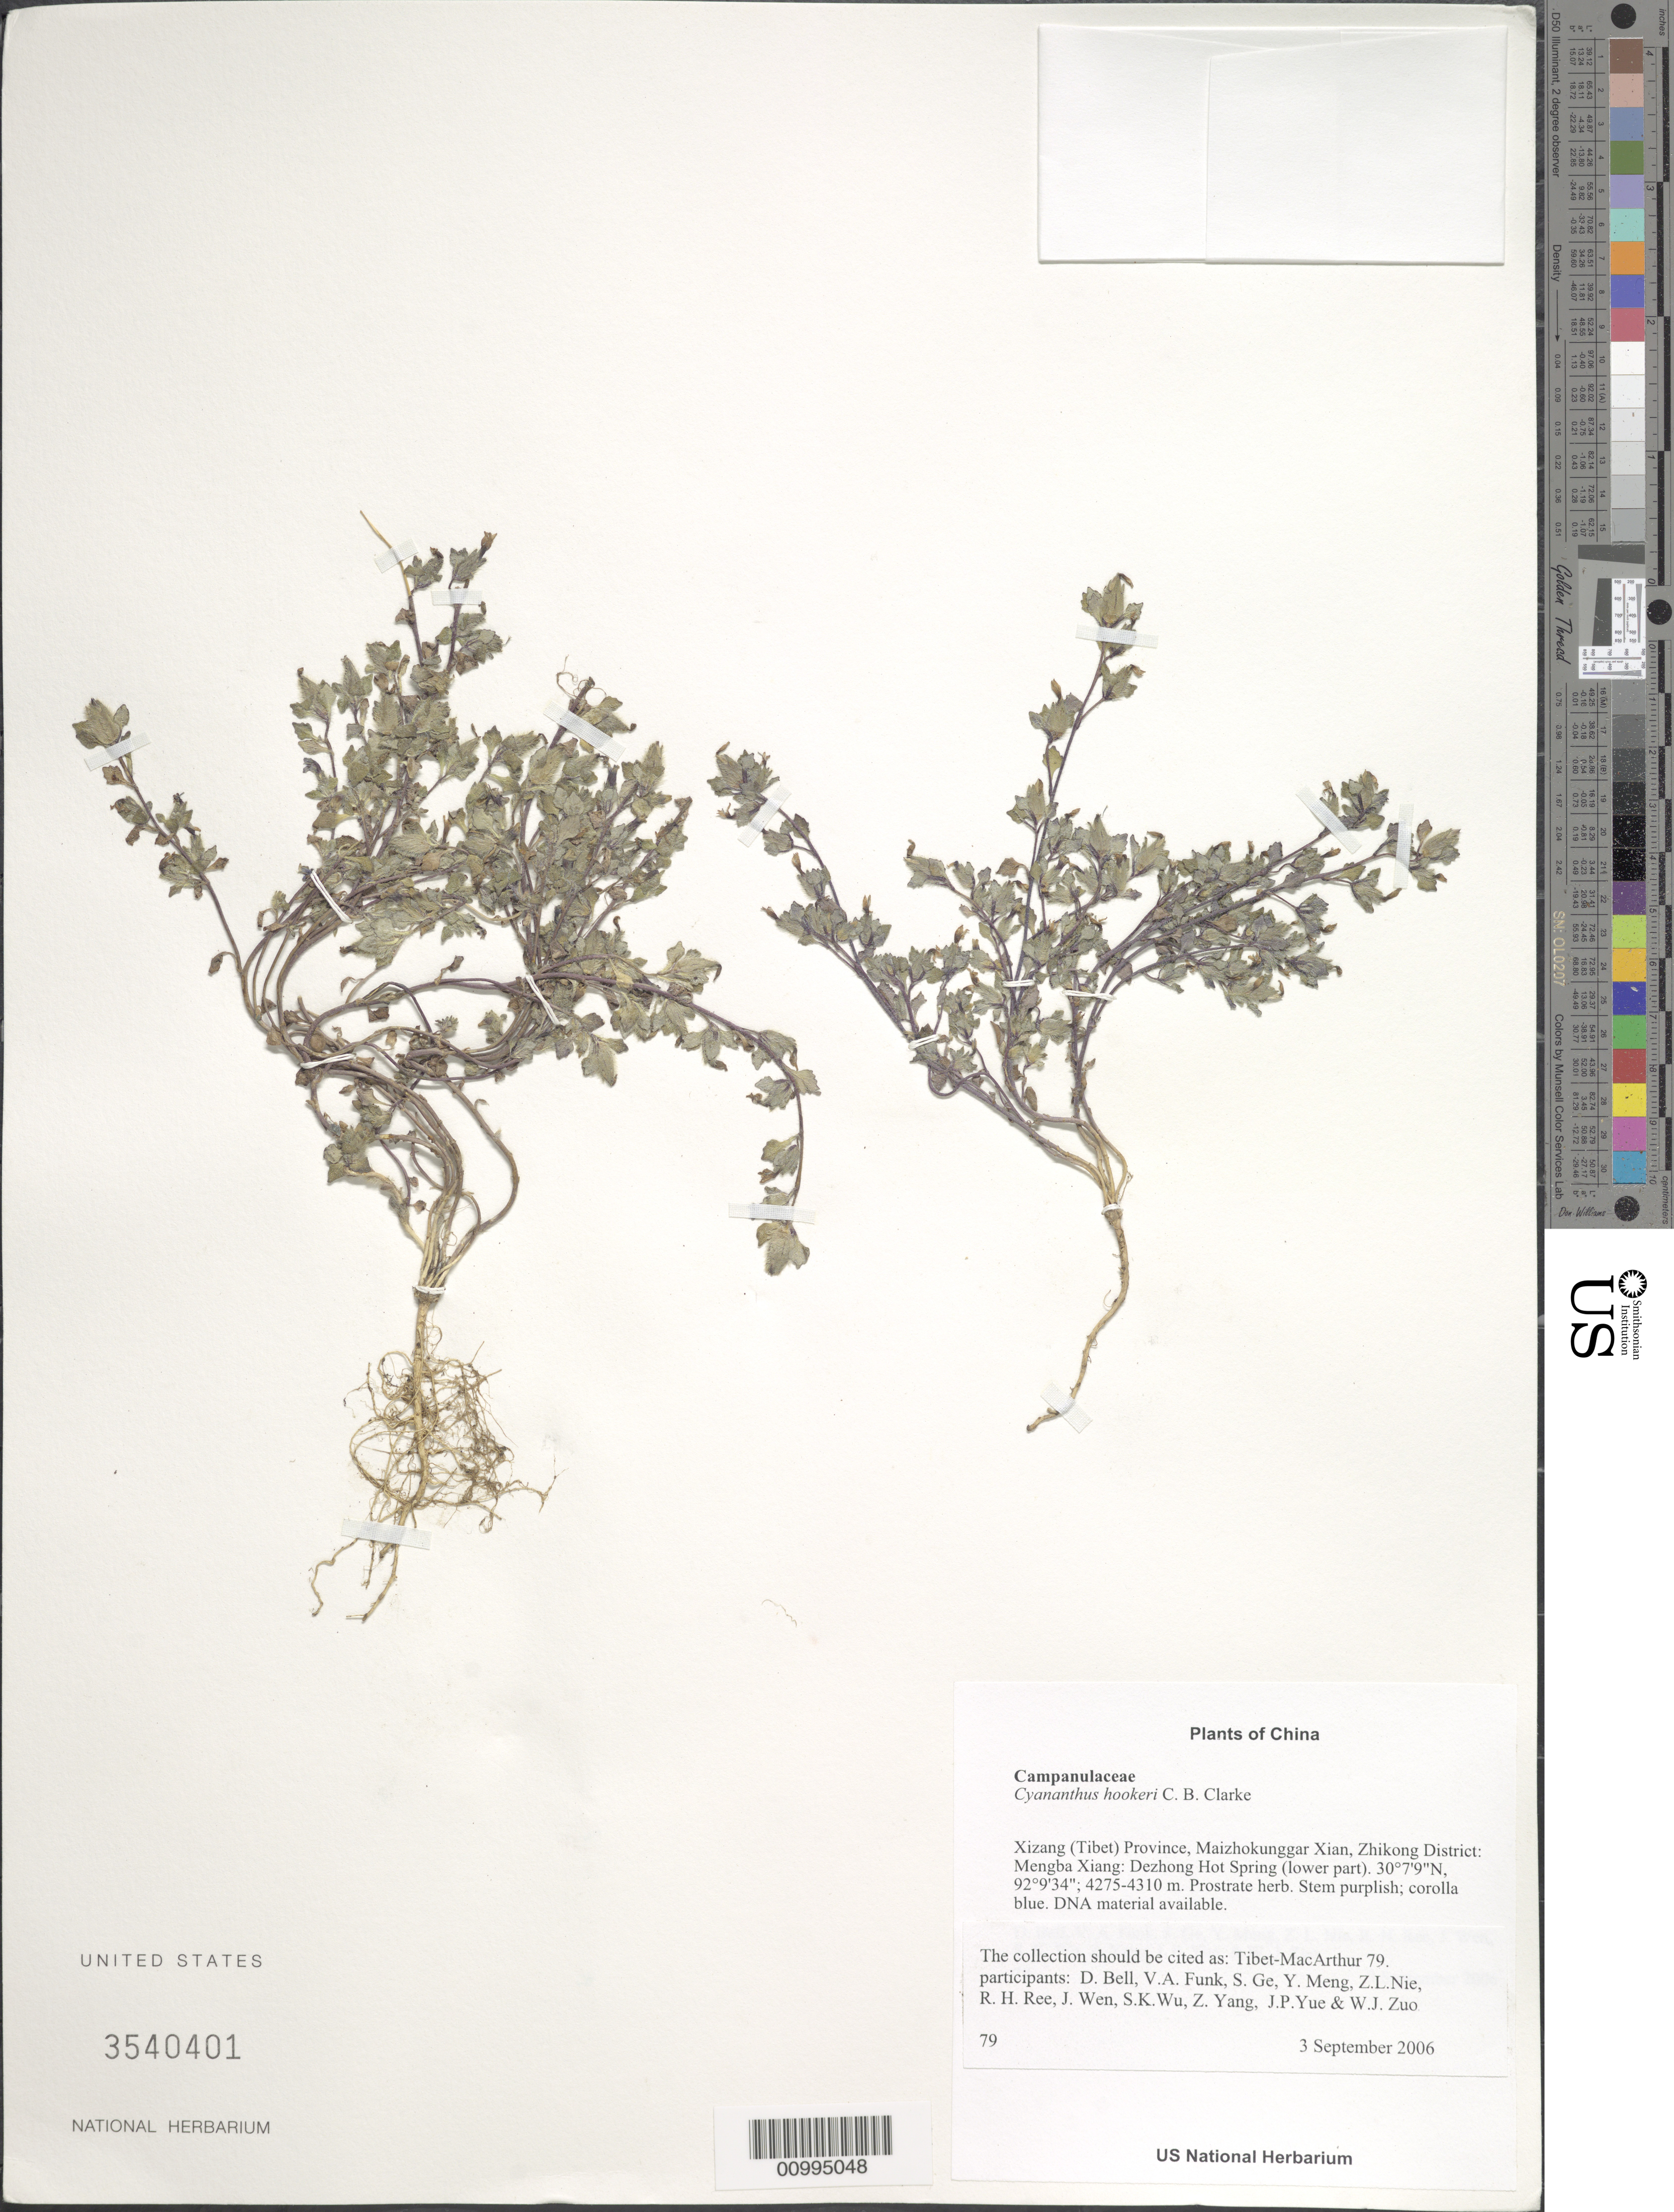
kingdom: Plantae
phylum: Tracheophyta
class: Magnoliopsida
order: Asterales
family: Campanulaceae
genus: Cyananthus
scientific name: Cyananthus hookeri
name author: C.B. Clarke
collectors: Tibet-MacArthur, D. A. Bell, V. Funk, S. Ge, Y. Meng, Z. Nie, R. Ree, J. Wen, S. K. Wu, Z. Yang, J. Yue & W. Zuo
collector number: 79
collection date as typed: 03 Sep 2006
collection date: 2006-09-03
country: China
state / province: Xizang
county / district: Maizhokunggar Xian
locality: Zhikong District: Mengba Xiang:Dezhong Hot Spring (lower part).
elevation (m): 4275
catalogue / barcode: US 3540401